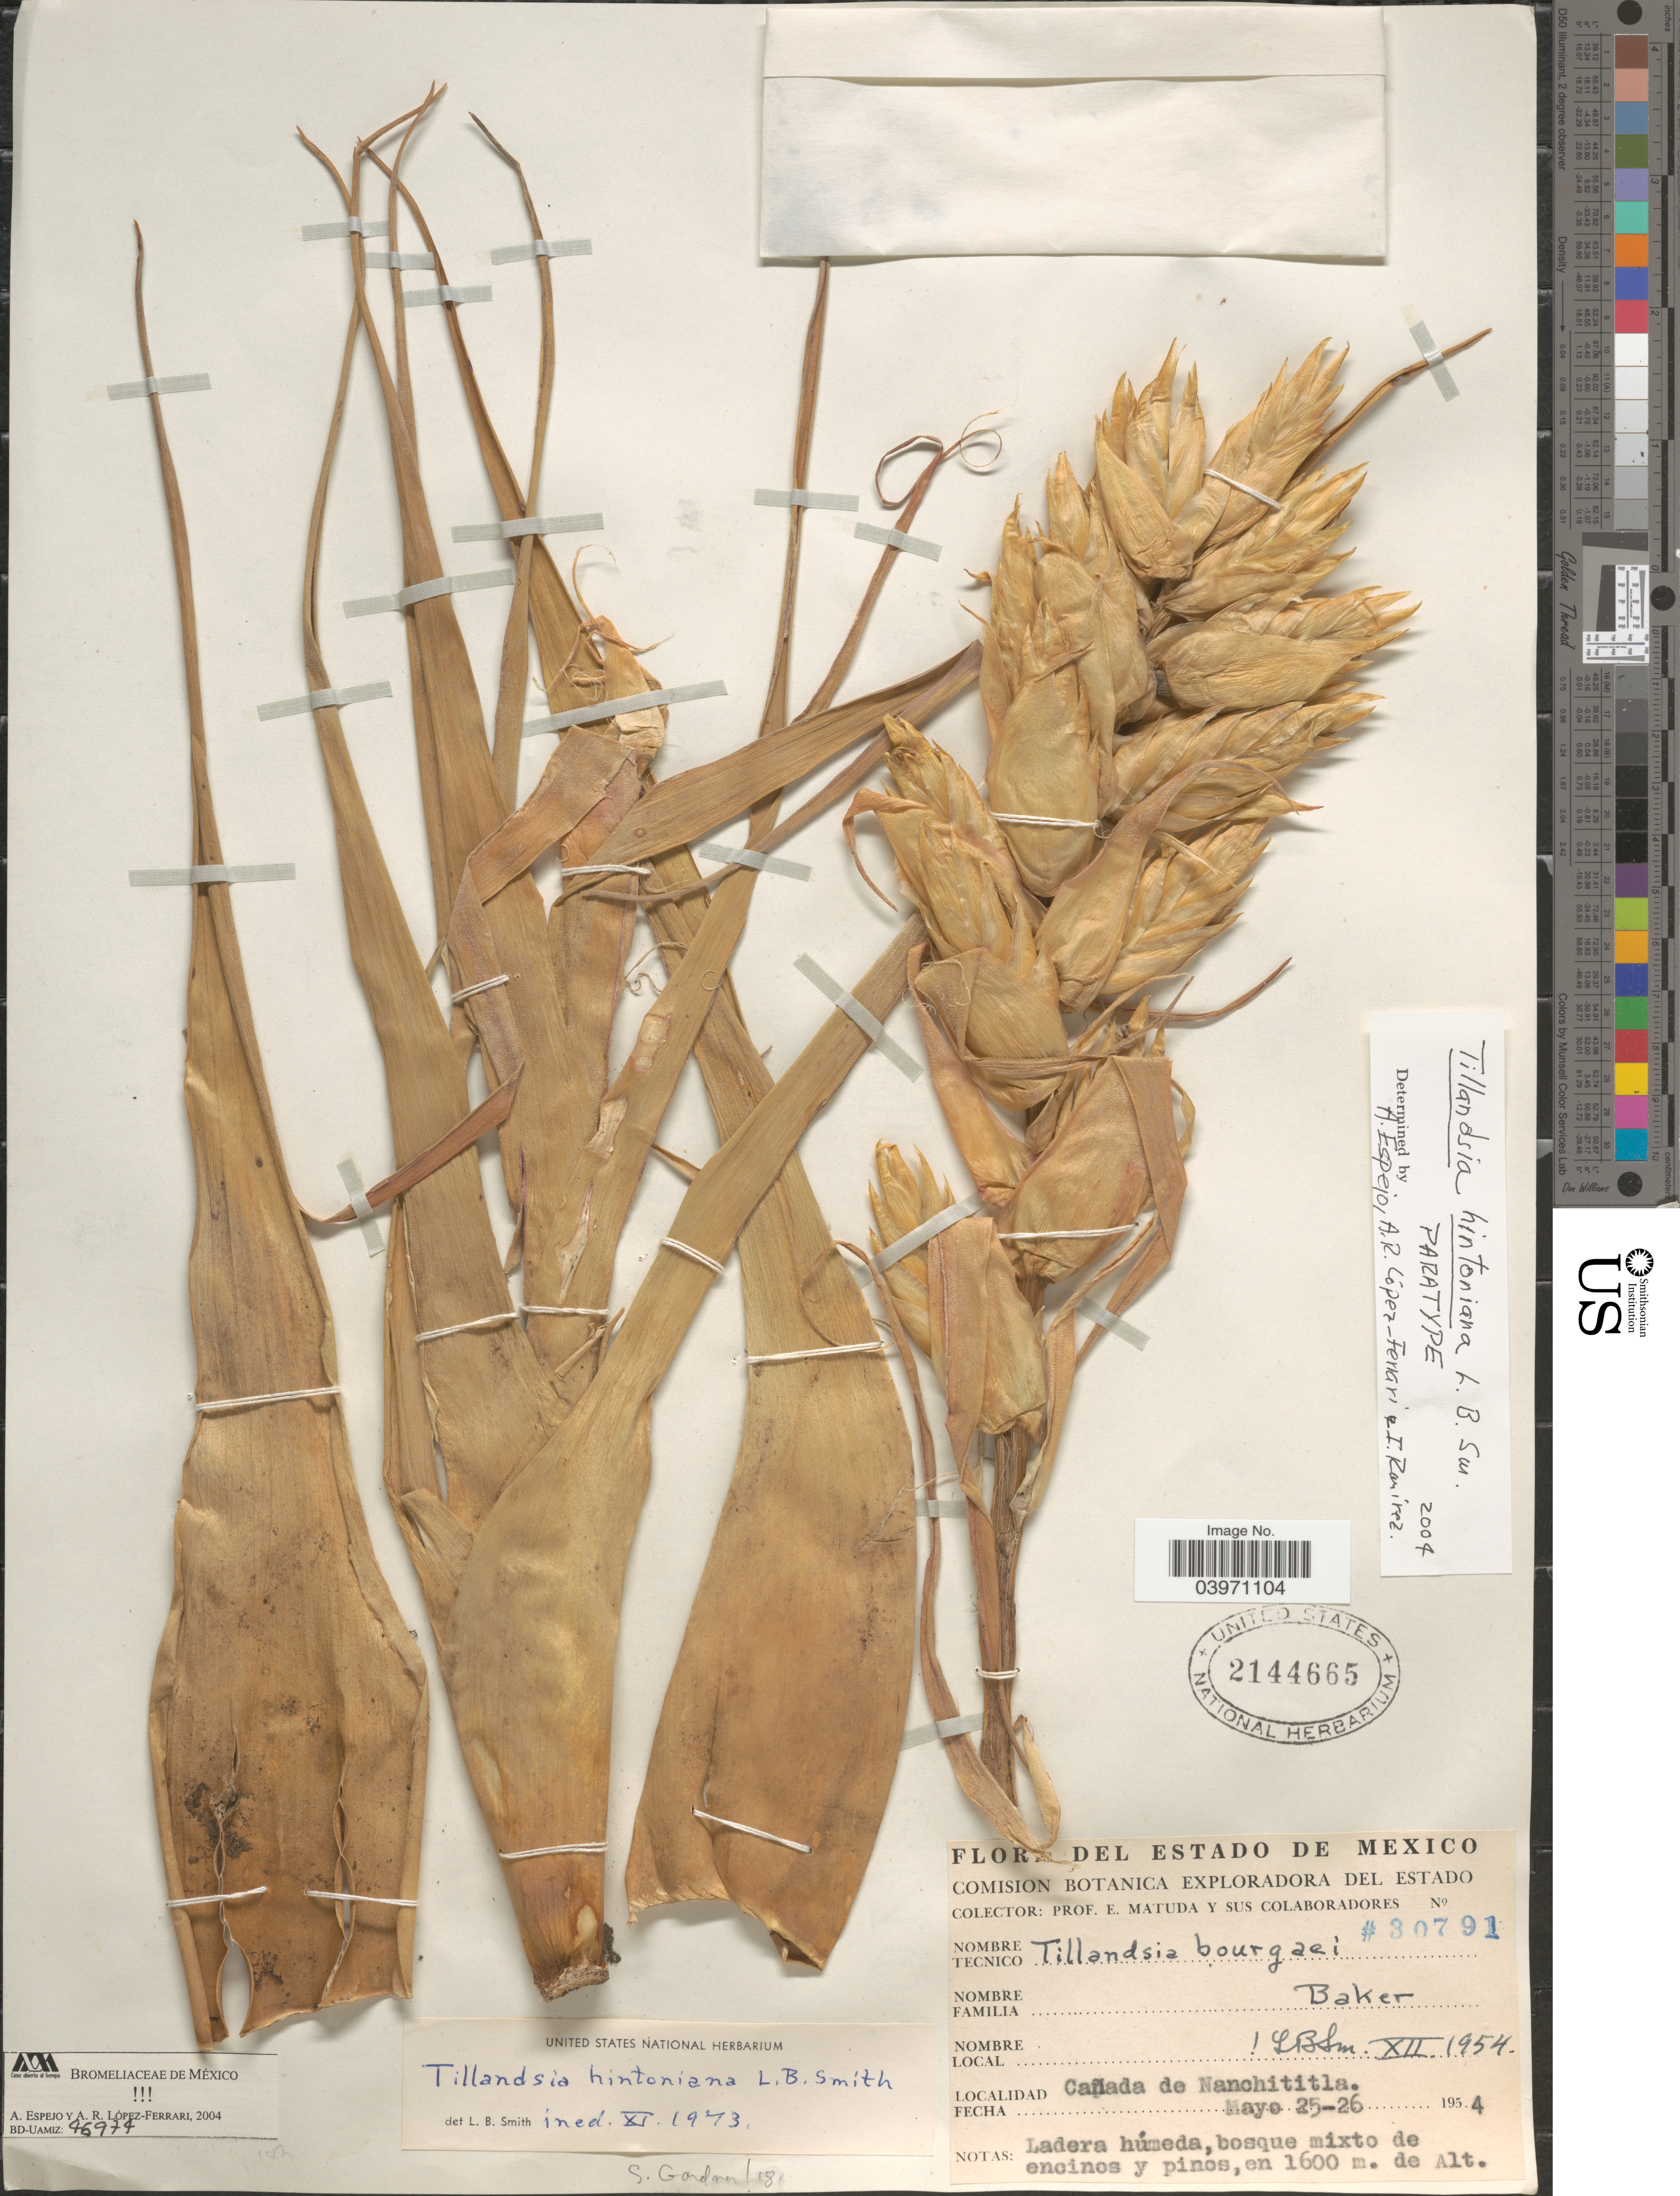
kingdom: Plantae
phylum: Tracheophyta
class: Liliopsida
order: Poales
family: Bromeliaceae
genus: Tillandsia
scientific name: Tillandsia hintoniana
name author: L.B. Sm.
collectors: E. Matuda & Sus Colaboradores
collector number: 30791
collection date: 1954-05-25/1954-05-26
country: Mexico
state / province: México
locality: Cañada de Nanchititla.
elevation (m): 1600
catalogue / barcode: US 2144665